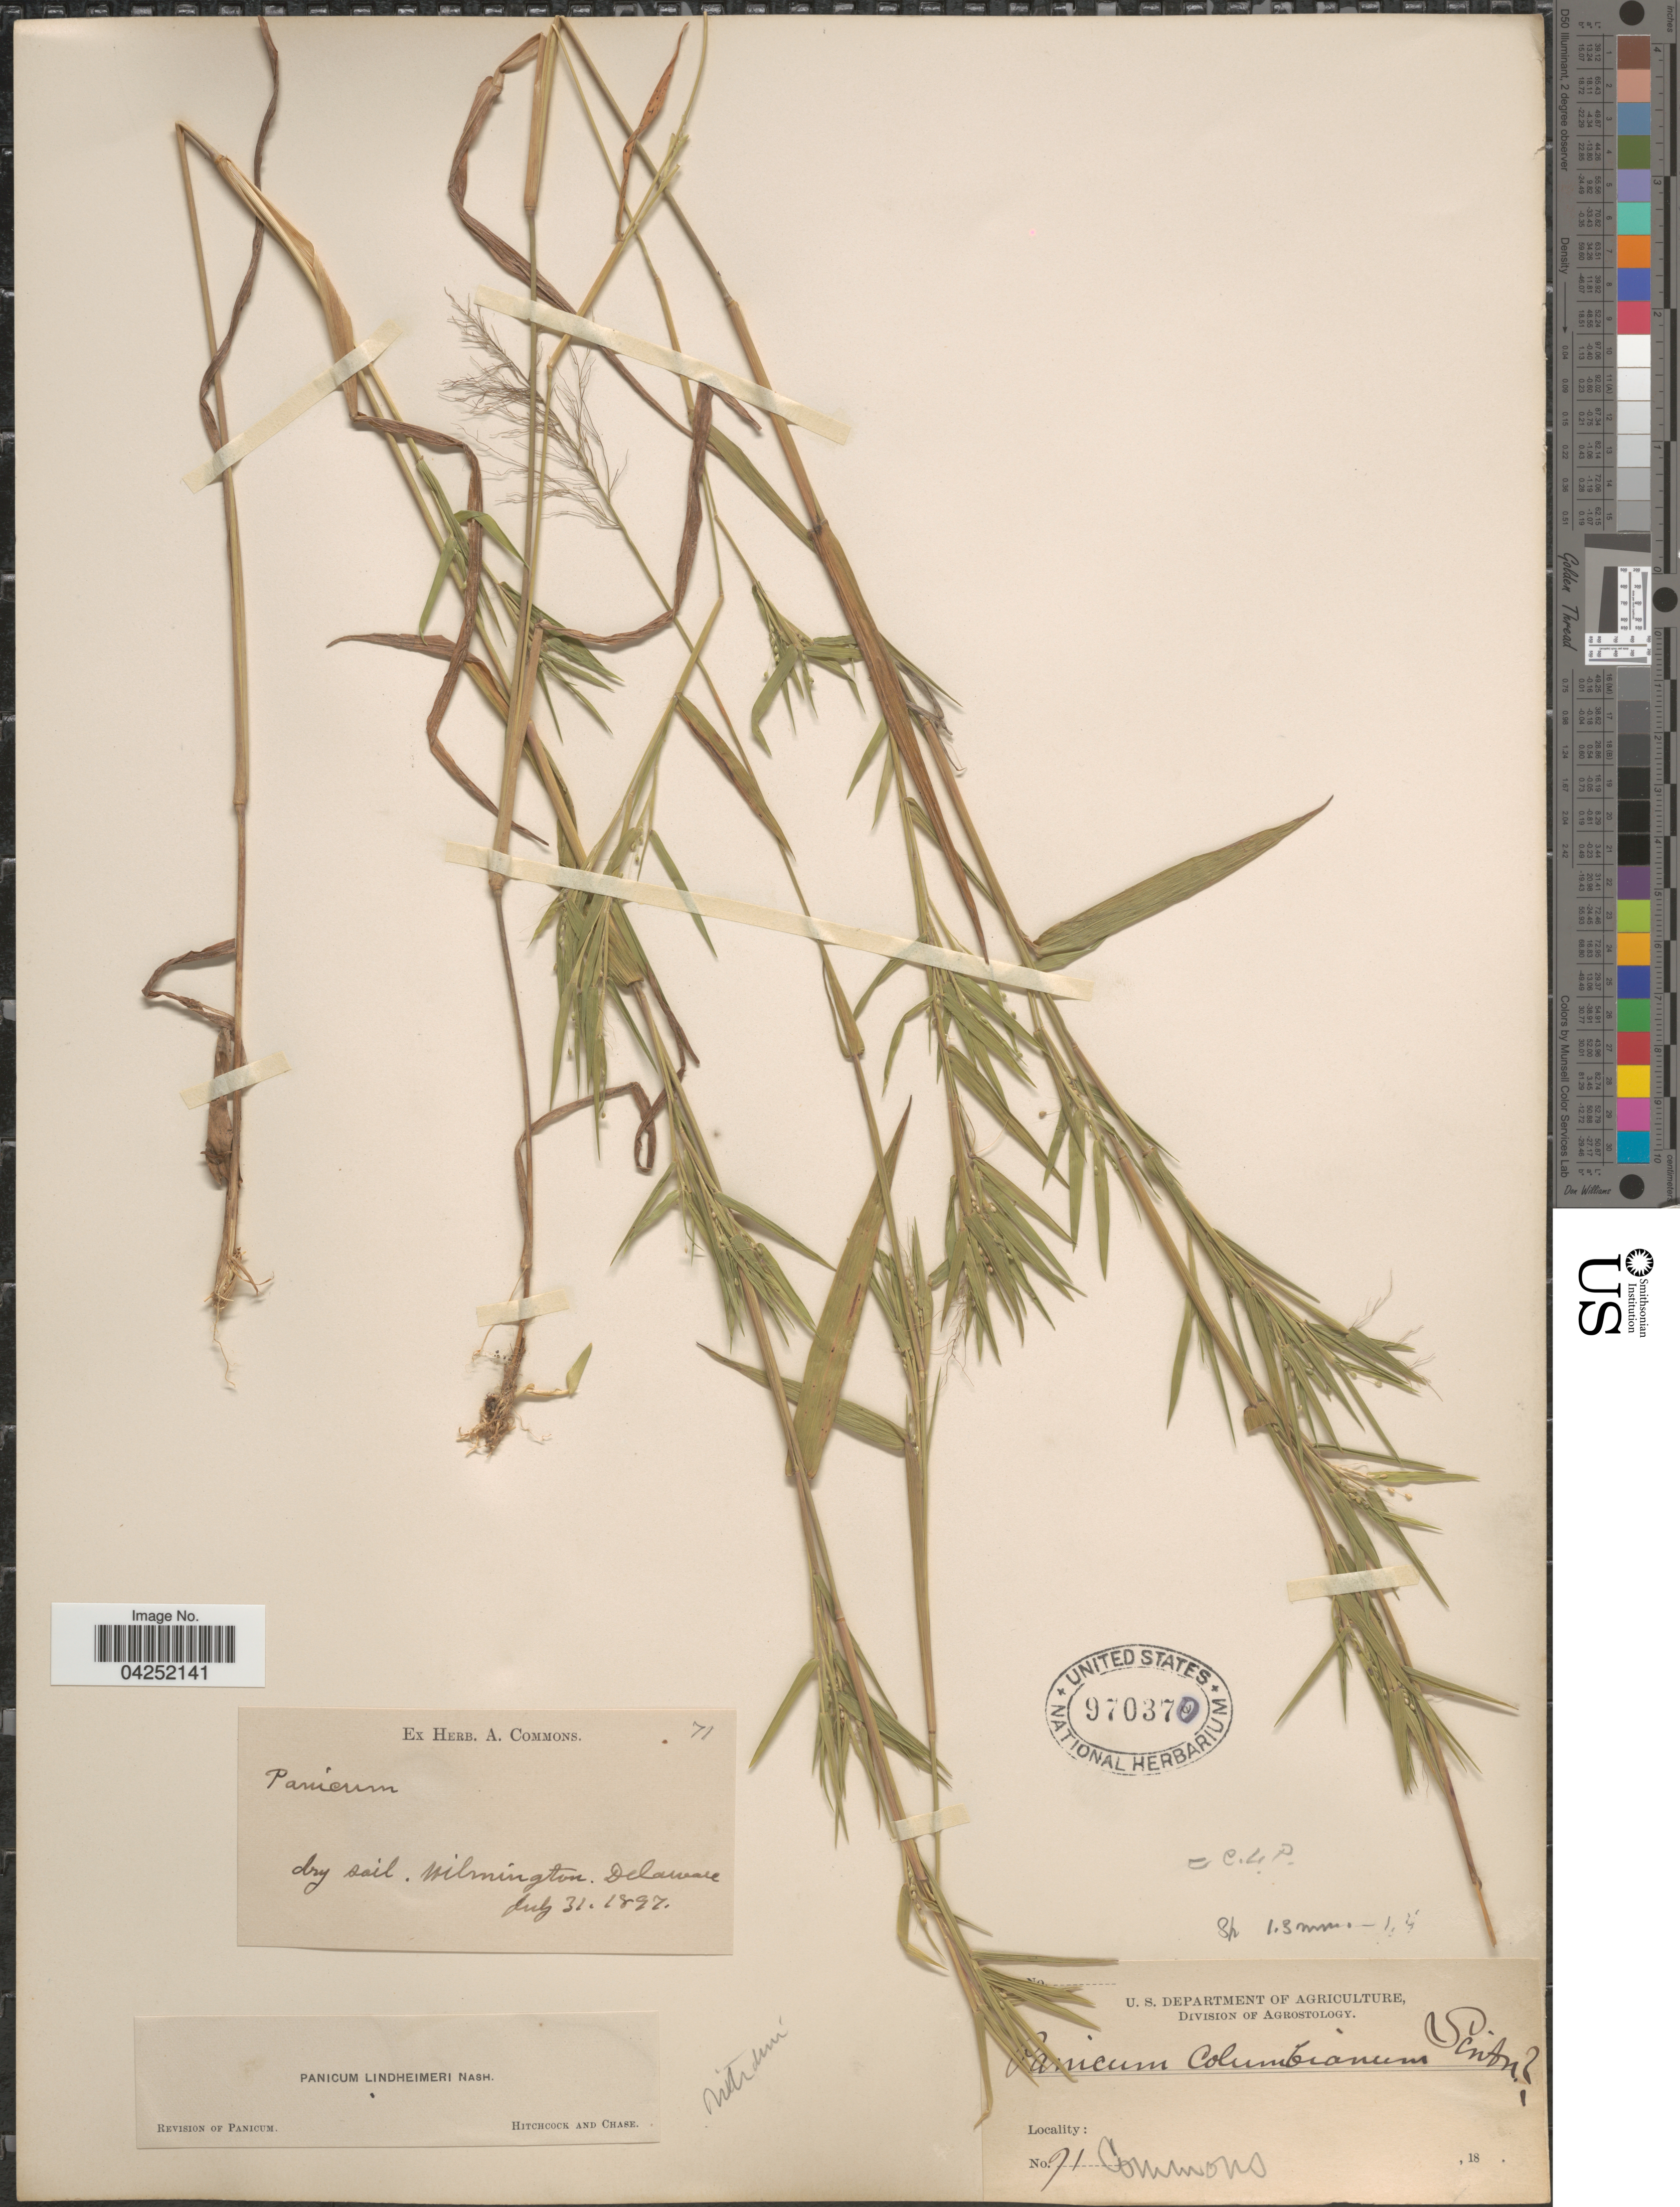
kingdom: Plantae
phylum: Tracheophyta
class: Liliopsida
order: Poales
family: Poaceae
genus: Dichanthelium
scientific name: Dichanthelium acuminatum var. lindheimeri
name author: (Nash) Gould & C.A. Clark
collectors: A. Commons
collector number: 71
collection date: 1897-08-31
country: United States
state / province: Delaware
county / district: New Castle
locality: Dry soil, Wilmington.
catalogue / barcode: US 970370